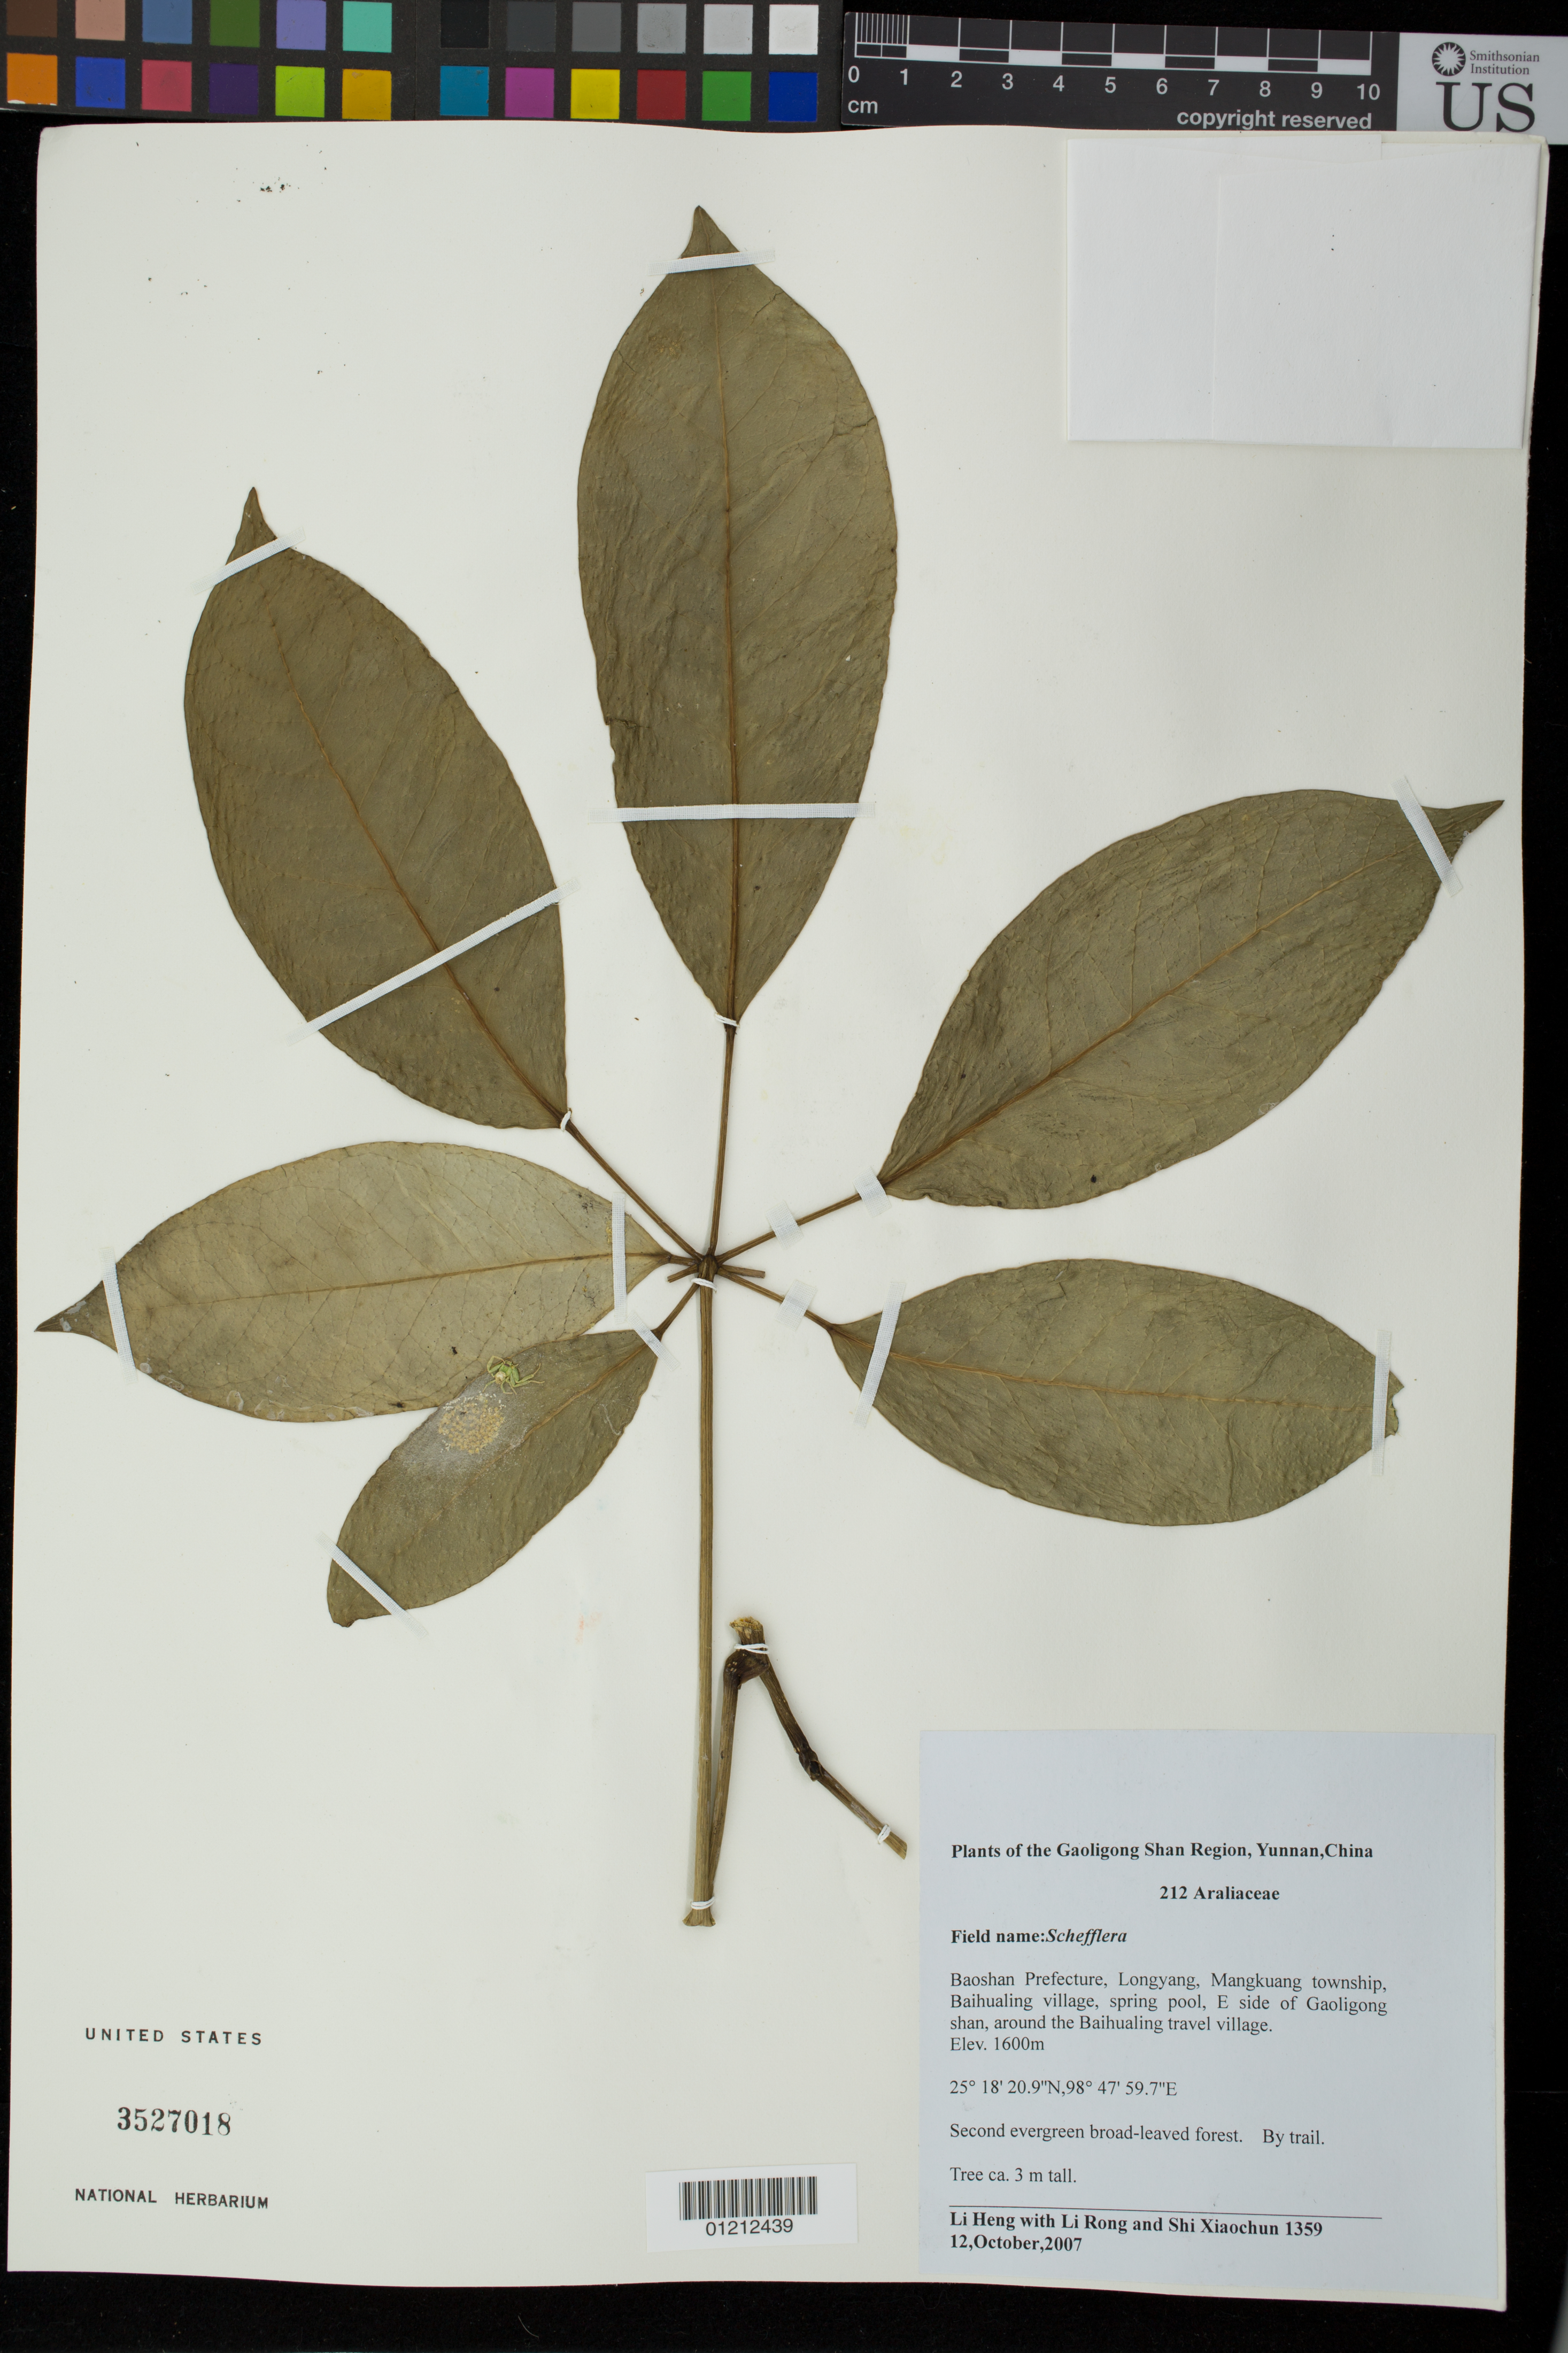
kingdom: Plantae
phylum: Tracheophyta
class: Magnoliopsida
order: Apiales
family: Araliaceae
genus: Schefflera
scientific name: Schefflera sp.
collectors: L. Heng, R. Li & X. C. Shi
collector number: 1395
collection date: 2007-10-12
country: China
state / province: Yunnan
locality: Baoshan Prefecture, Longyang, Mangkuang township, Baihualing village, spring pool, E side of Gaoligong shan, around the Baihualing travel village.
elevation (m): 1600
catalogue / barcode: US 3527018